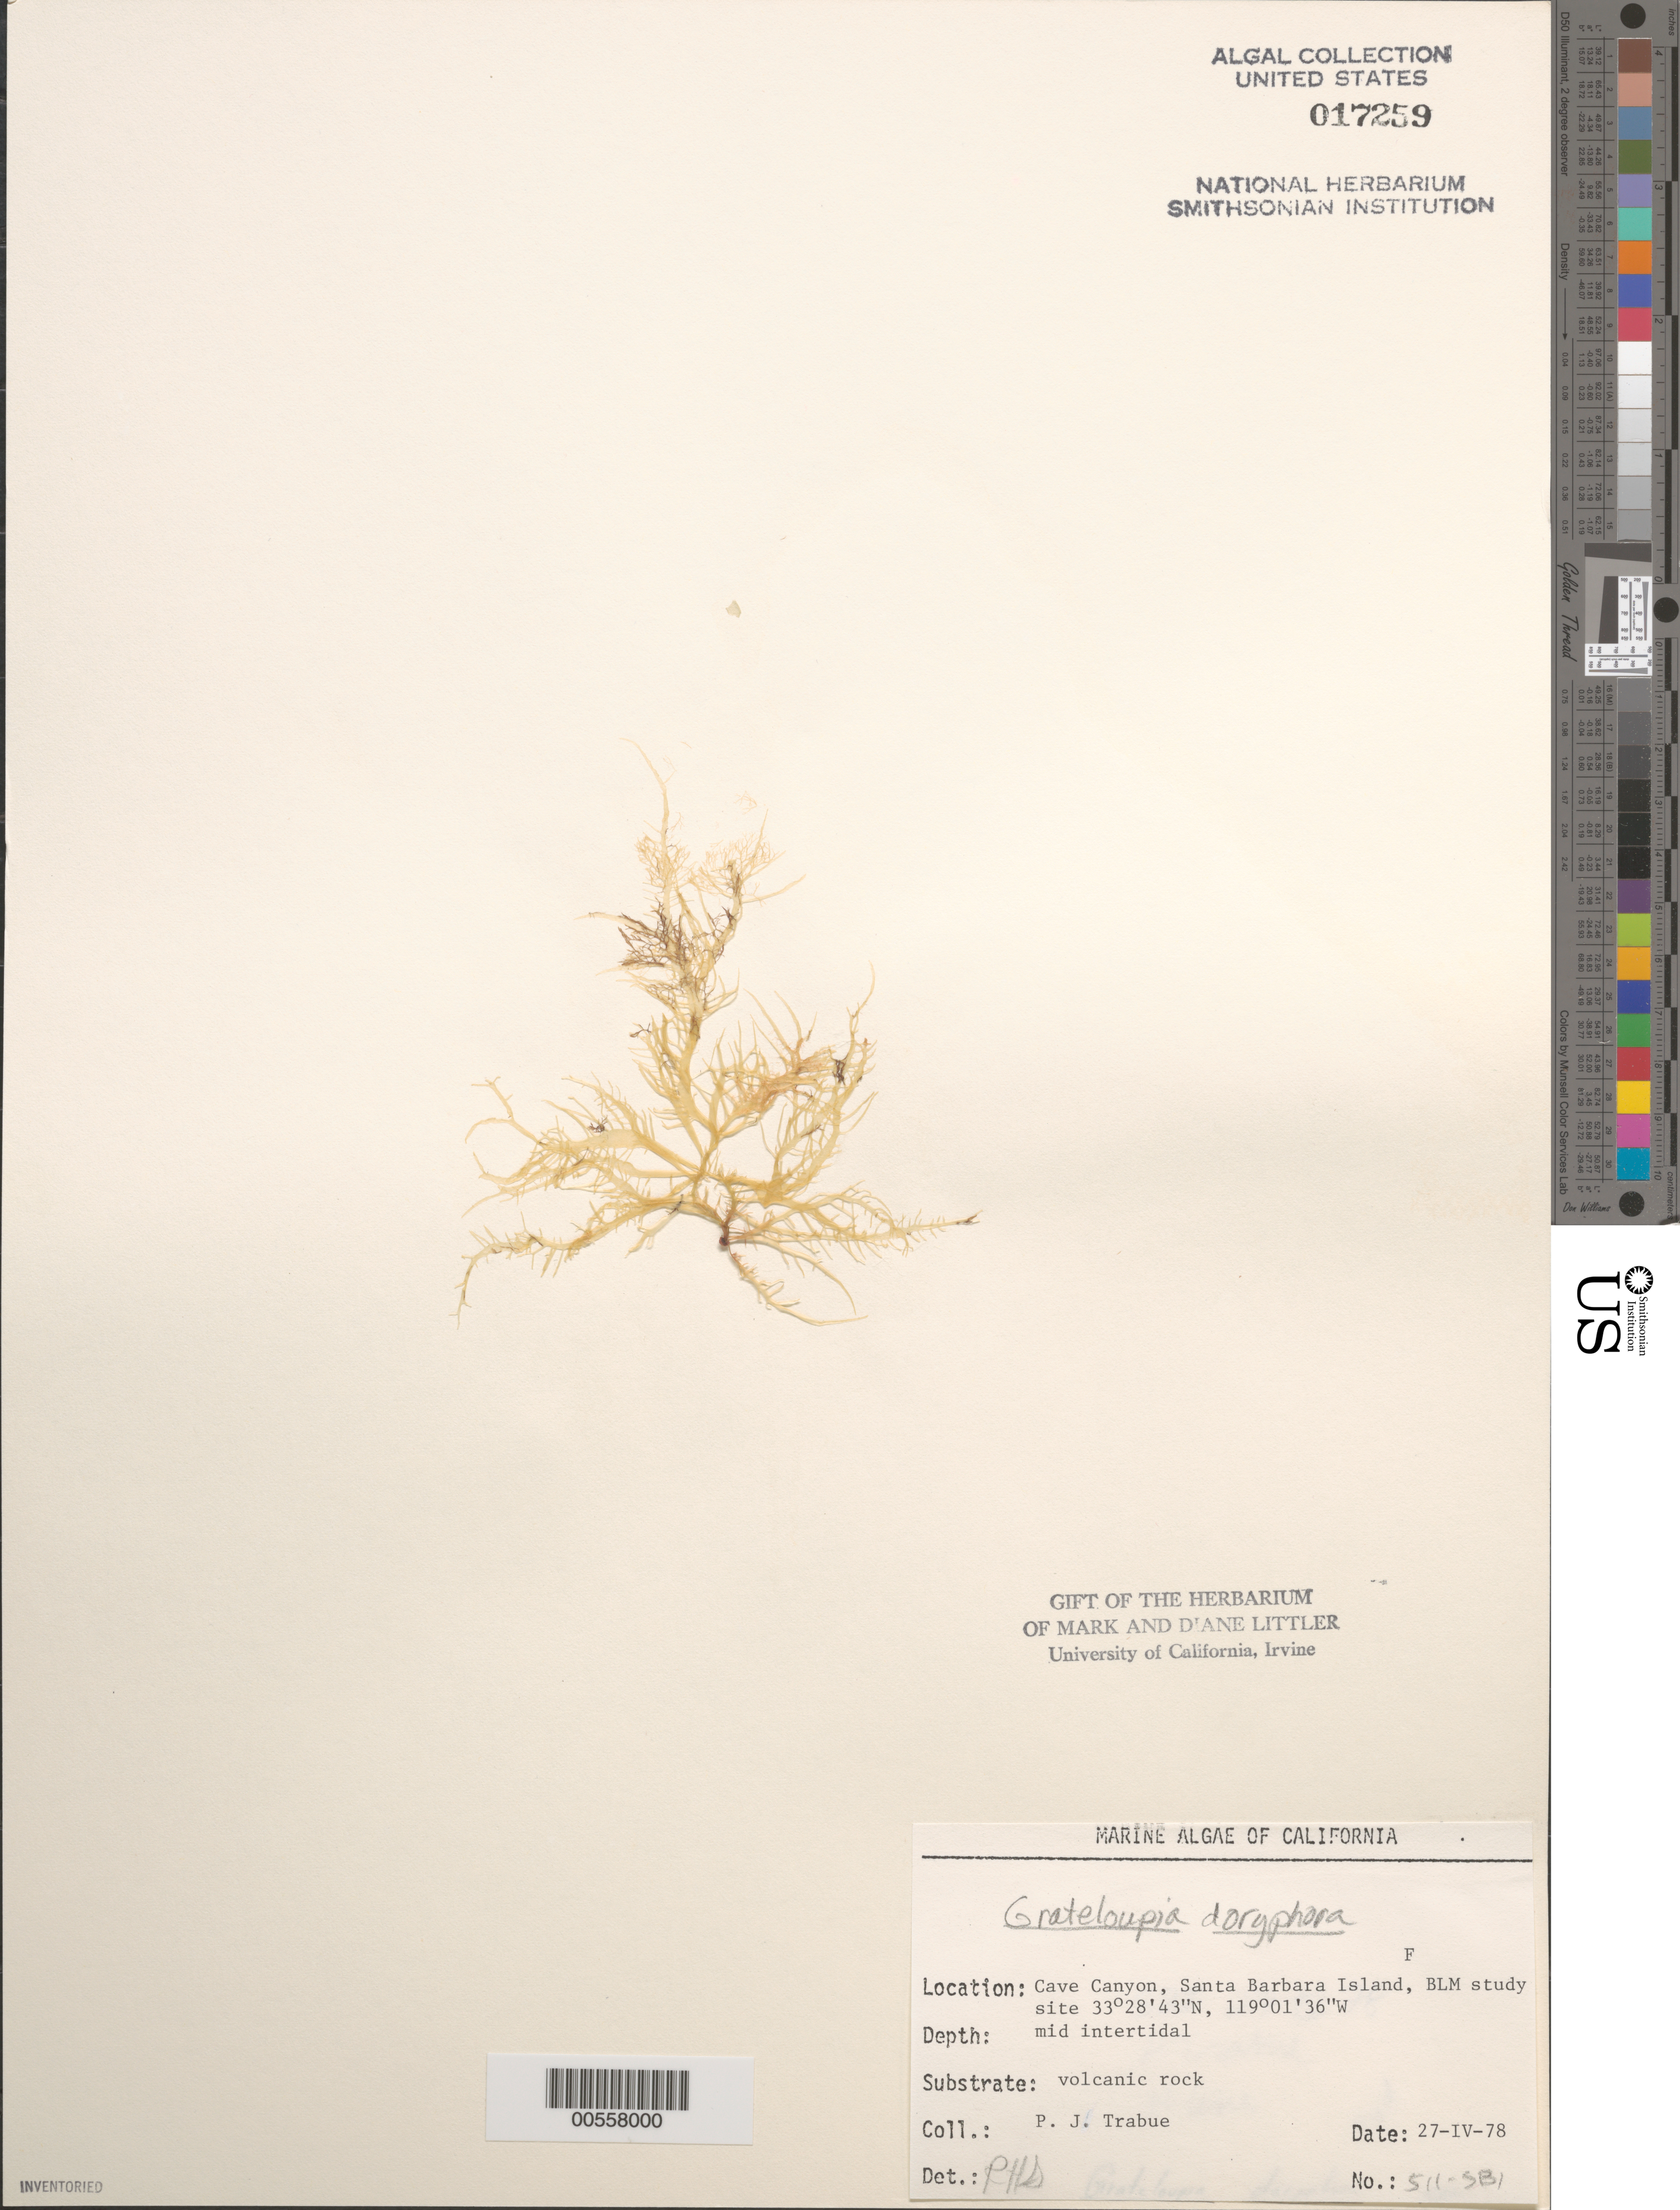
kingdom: Plantae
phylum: Rhodophyta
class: Florideophyceae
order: Halymeniales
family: Halymeniaceae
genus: Grateloupia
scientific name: Grateloupia doryphora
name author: (Mont.) Howe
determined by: Sims, Robert H.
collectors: P. J. Trabue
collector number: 511-sbi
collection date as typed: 27 Apr 1978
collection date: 1978-04-27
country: United States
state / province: California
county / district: Santa Barbara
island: Santa Barbara Island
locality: Cave Canyon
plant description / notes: BLM-SOCALBIGHT Rocky Intertidal Survey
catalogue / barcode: US 17259